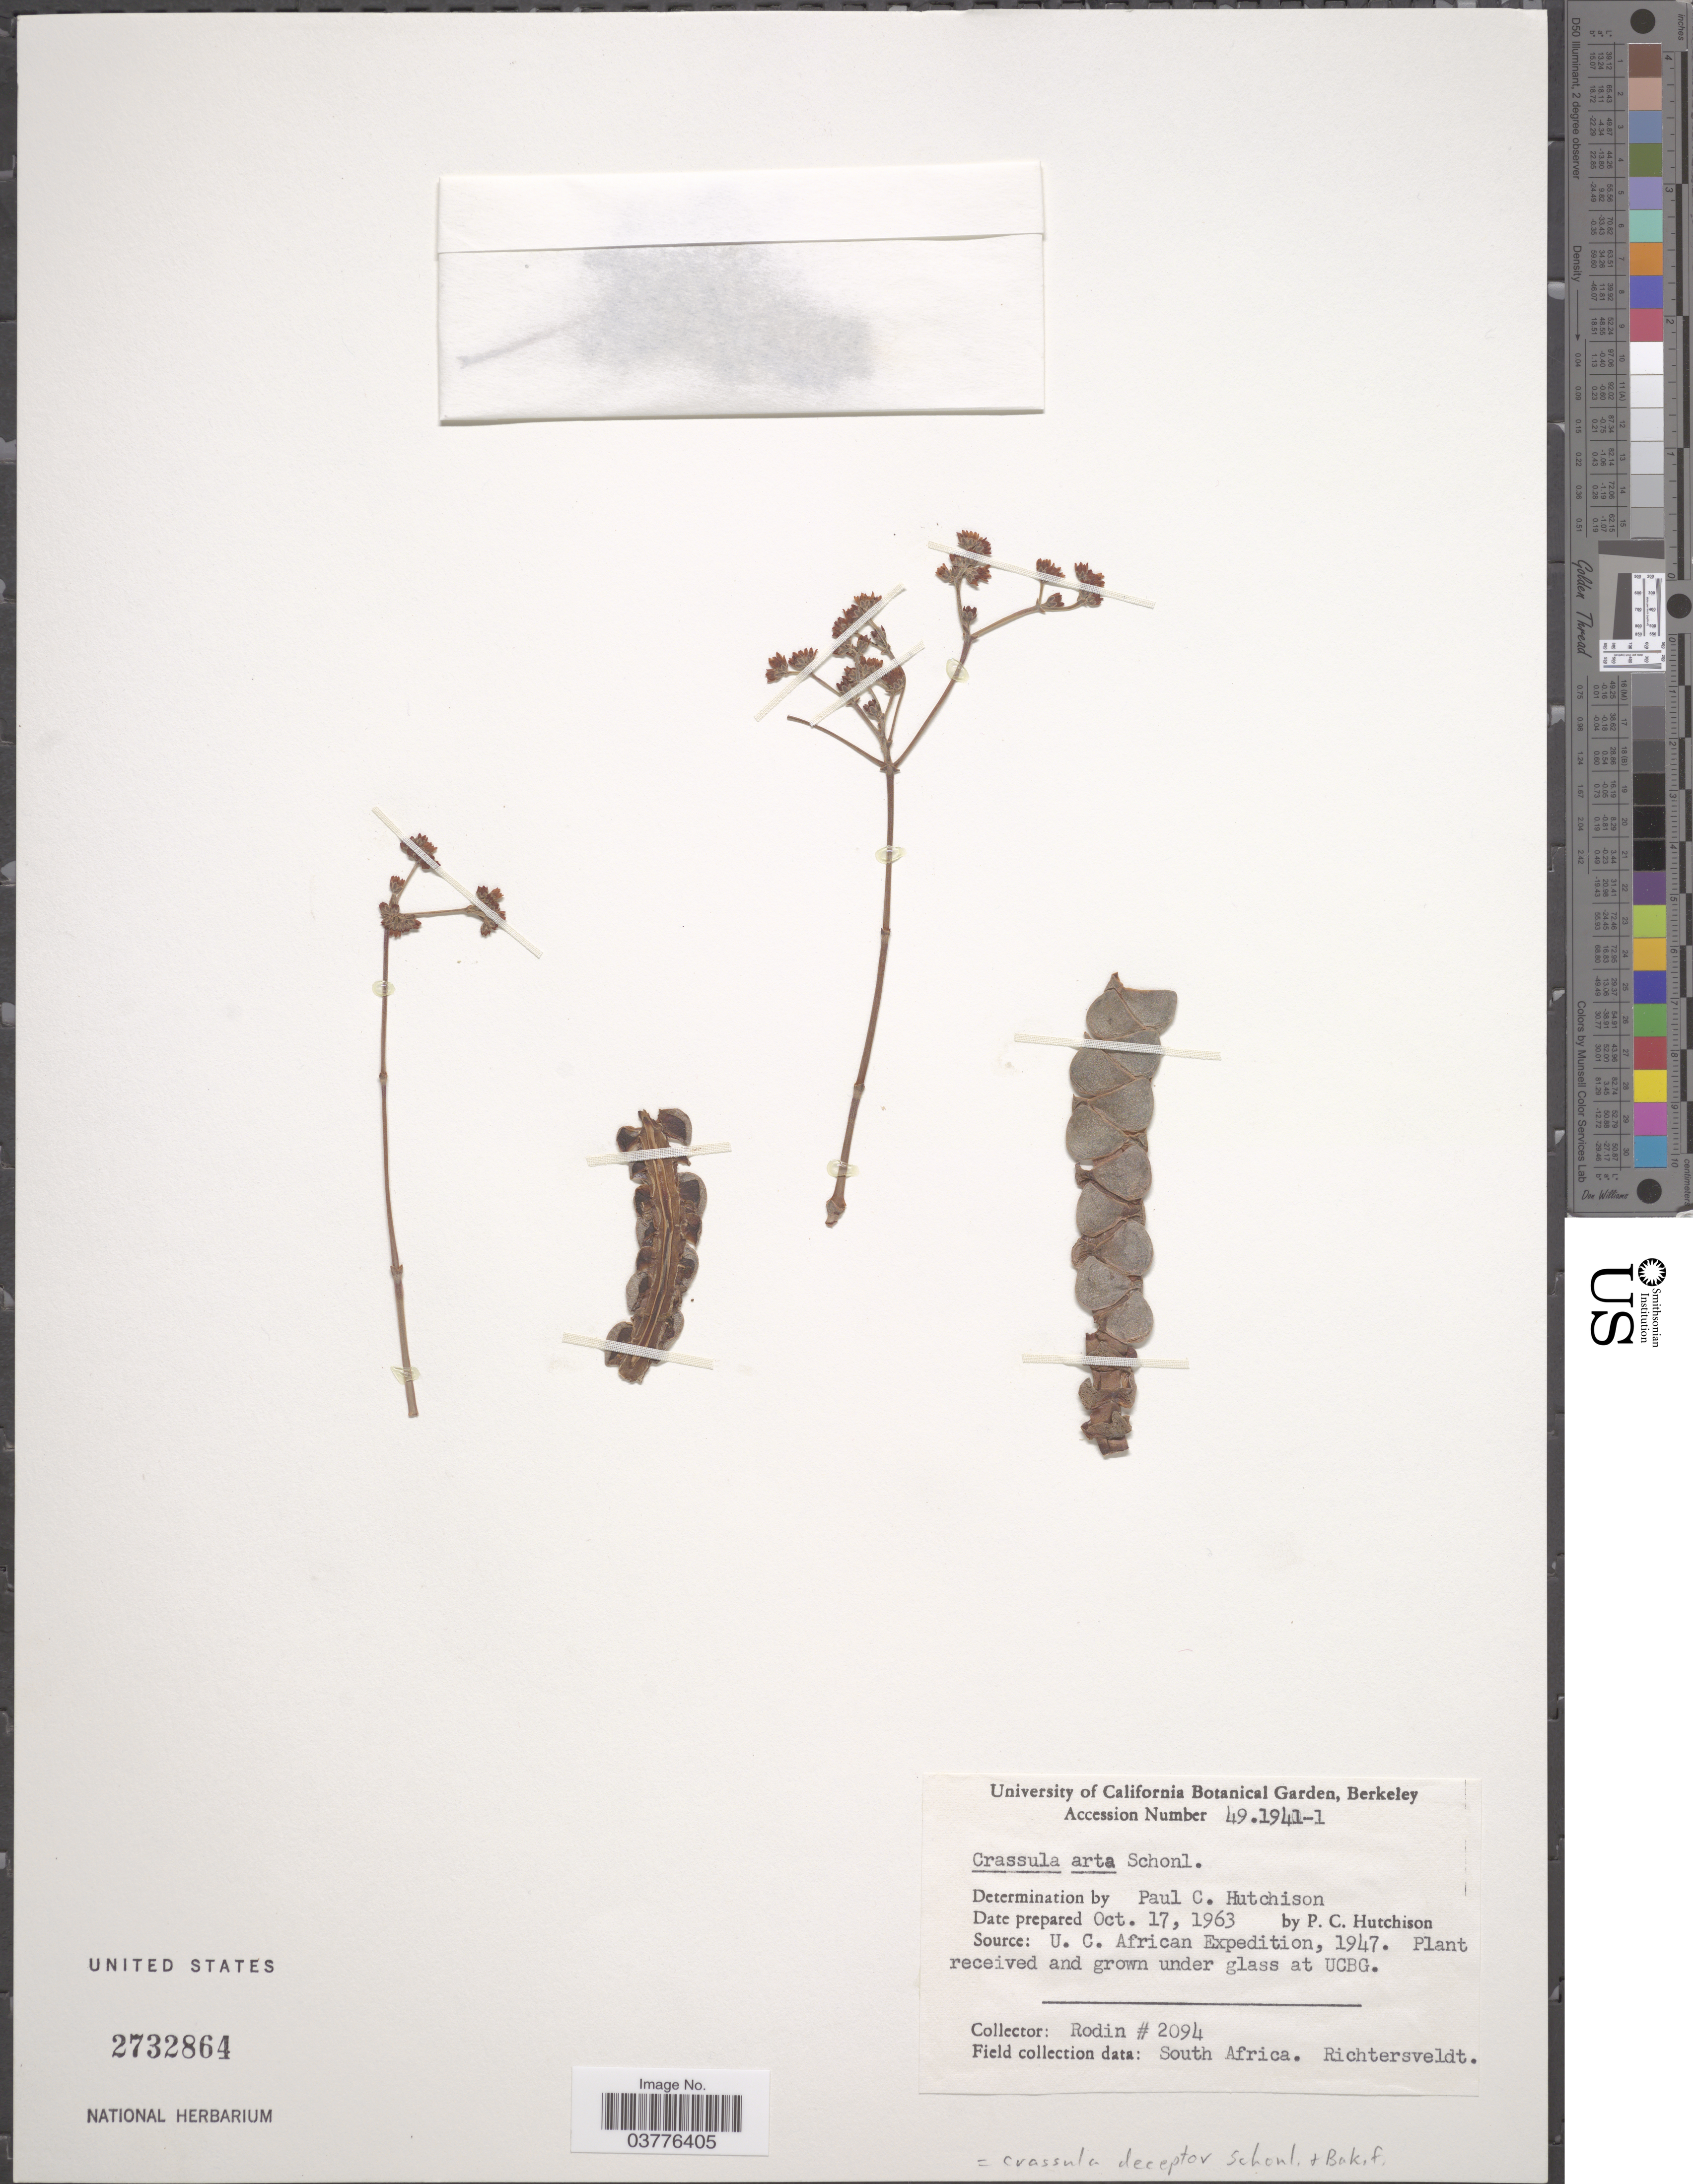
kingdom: Plantae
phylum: Tracheophyta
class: Magnoliopsida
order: Saxifragales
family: Crassulaceae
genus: Crassula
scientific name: Crassula deceptor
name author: Schönland & Baker f.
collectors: P. C. Hutchison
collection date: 1963-10-17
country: United States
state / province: California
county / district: Alameda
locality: University of California Botanical Garden, Berkeley.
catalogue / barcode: US 2732864